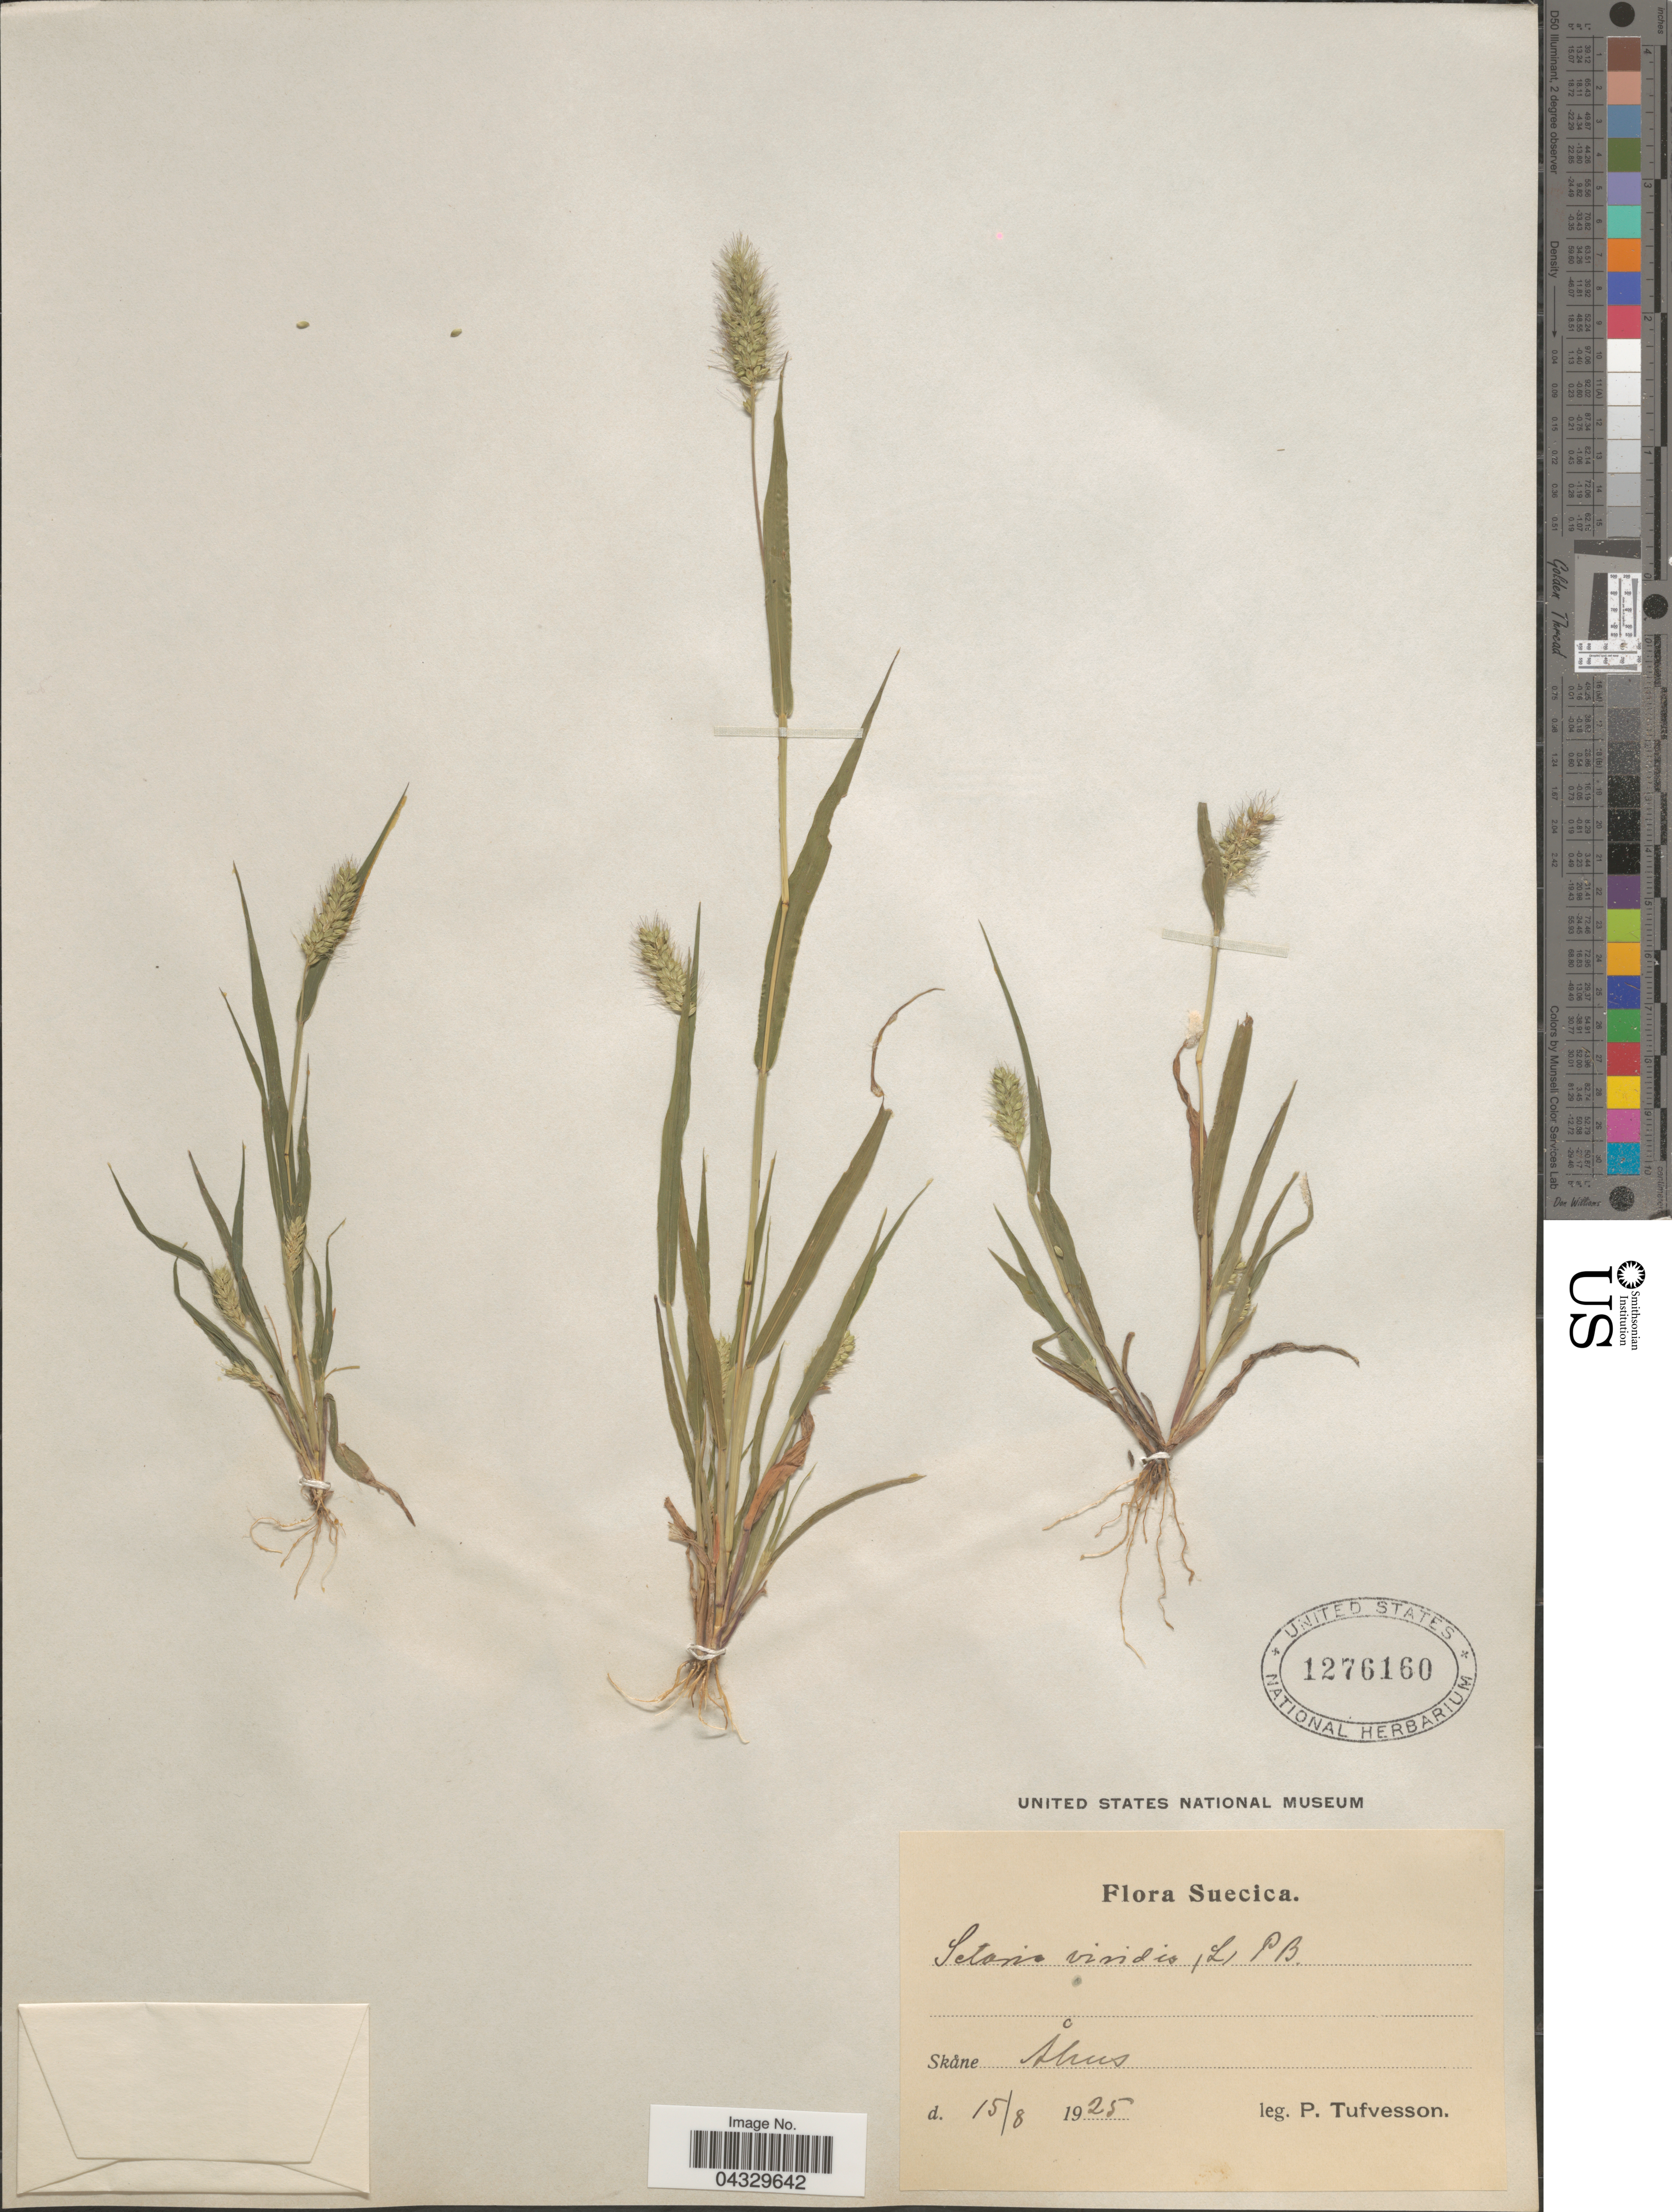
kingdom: Plantae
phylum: Tracheophyta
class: Liliopsida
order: Poales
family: Poaceae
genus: Setaria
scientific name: Setaria viridis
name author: (L.) P. Beauv.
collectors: P. Tufvesson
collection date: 1925-08-15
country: Sweden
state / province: Skåne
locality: Suecica. Åhus.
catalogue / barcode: US 1276160